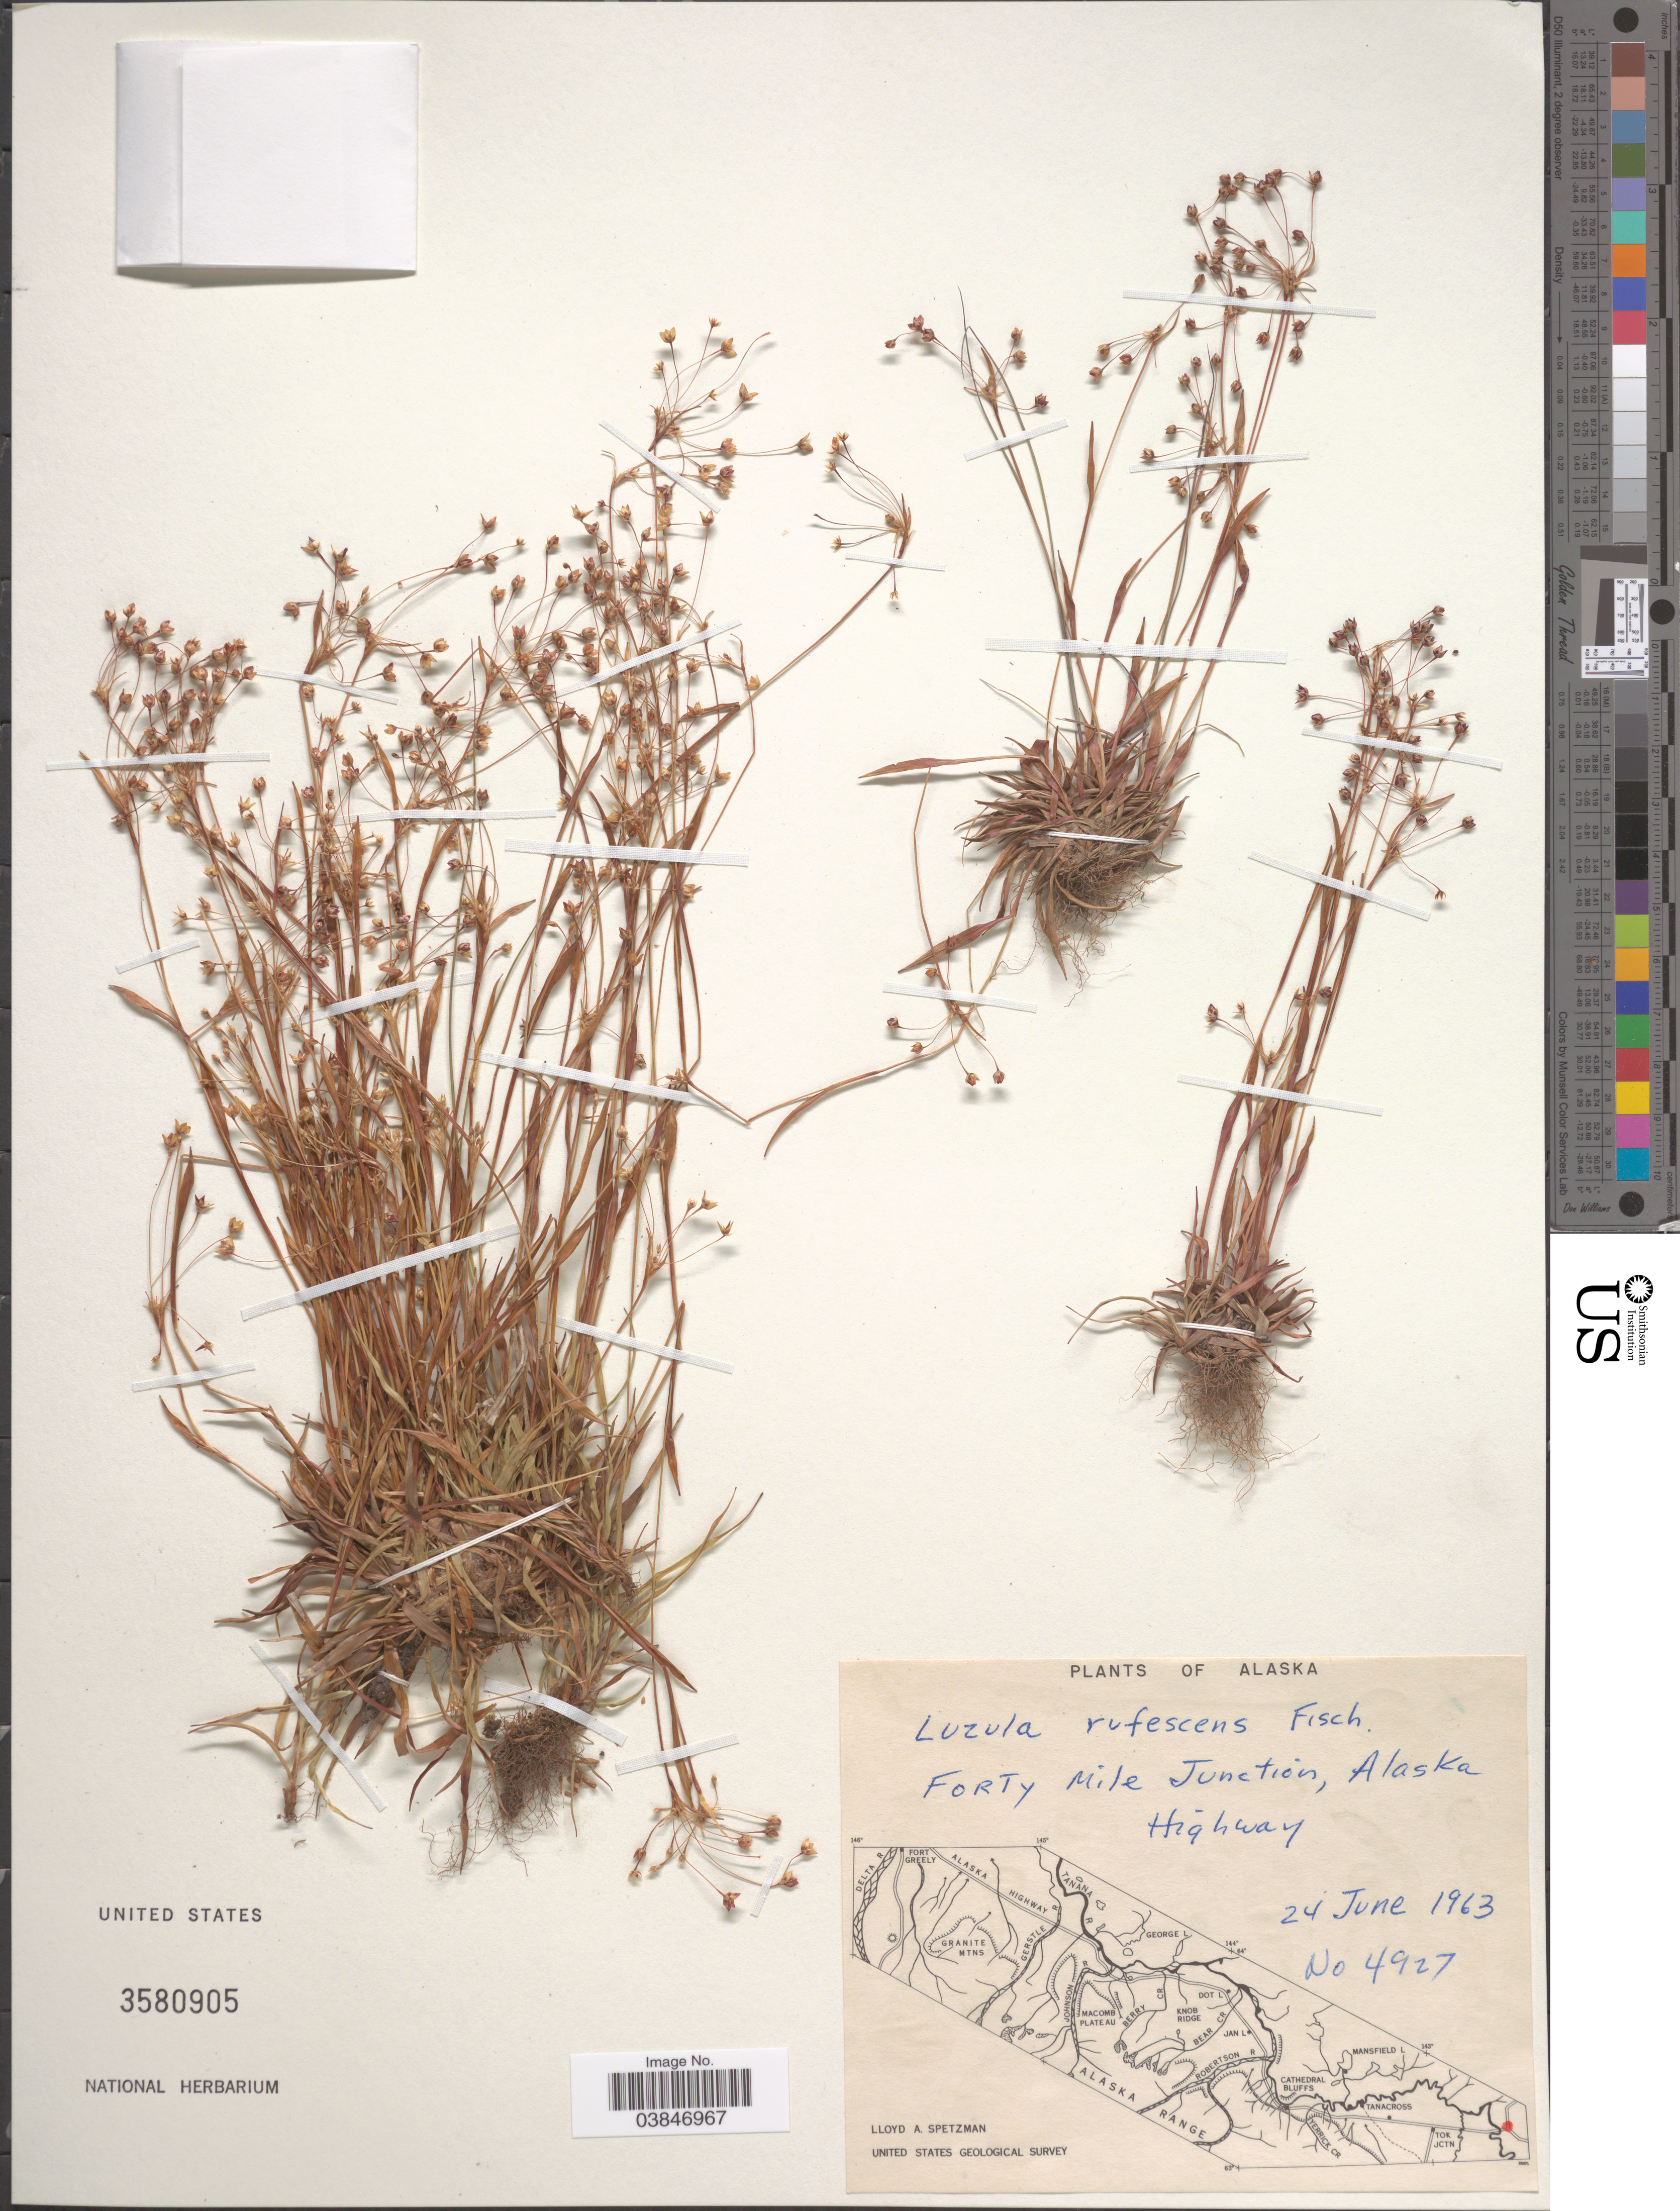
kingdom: Plantae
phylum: Tracheophyta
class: Liliopsida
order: Poales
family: Juncaceae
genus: Luzula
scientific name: Luzula rufescens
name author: Fisch. ex E. Mey.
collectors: L. Spetzman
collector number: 4927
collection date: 1963-06-24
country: United States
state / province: Alaska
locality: Forty Mile Junction, Alaska Highway.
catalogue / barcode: US 3580905